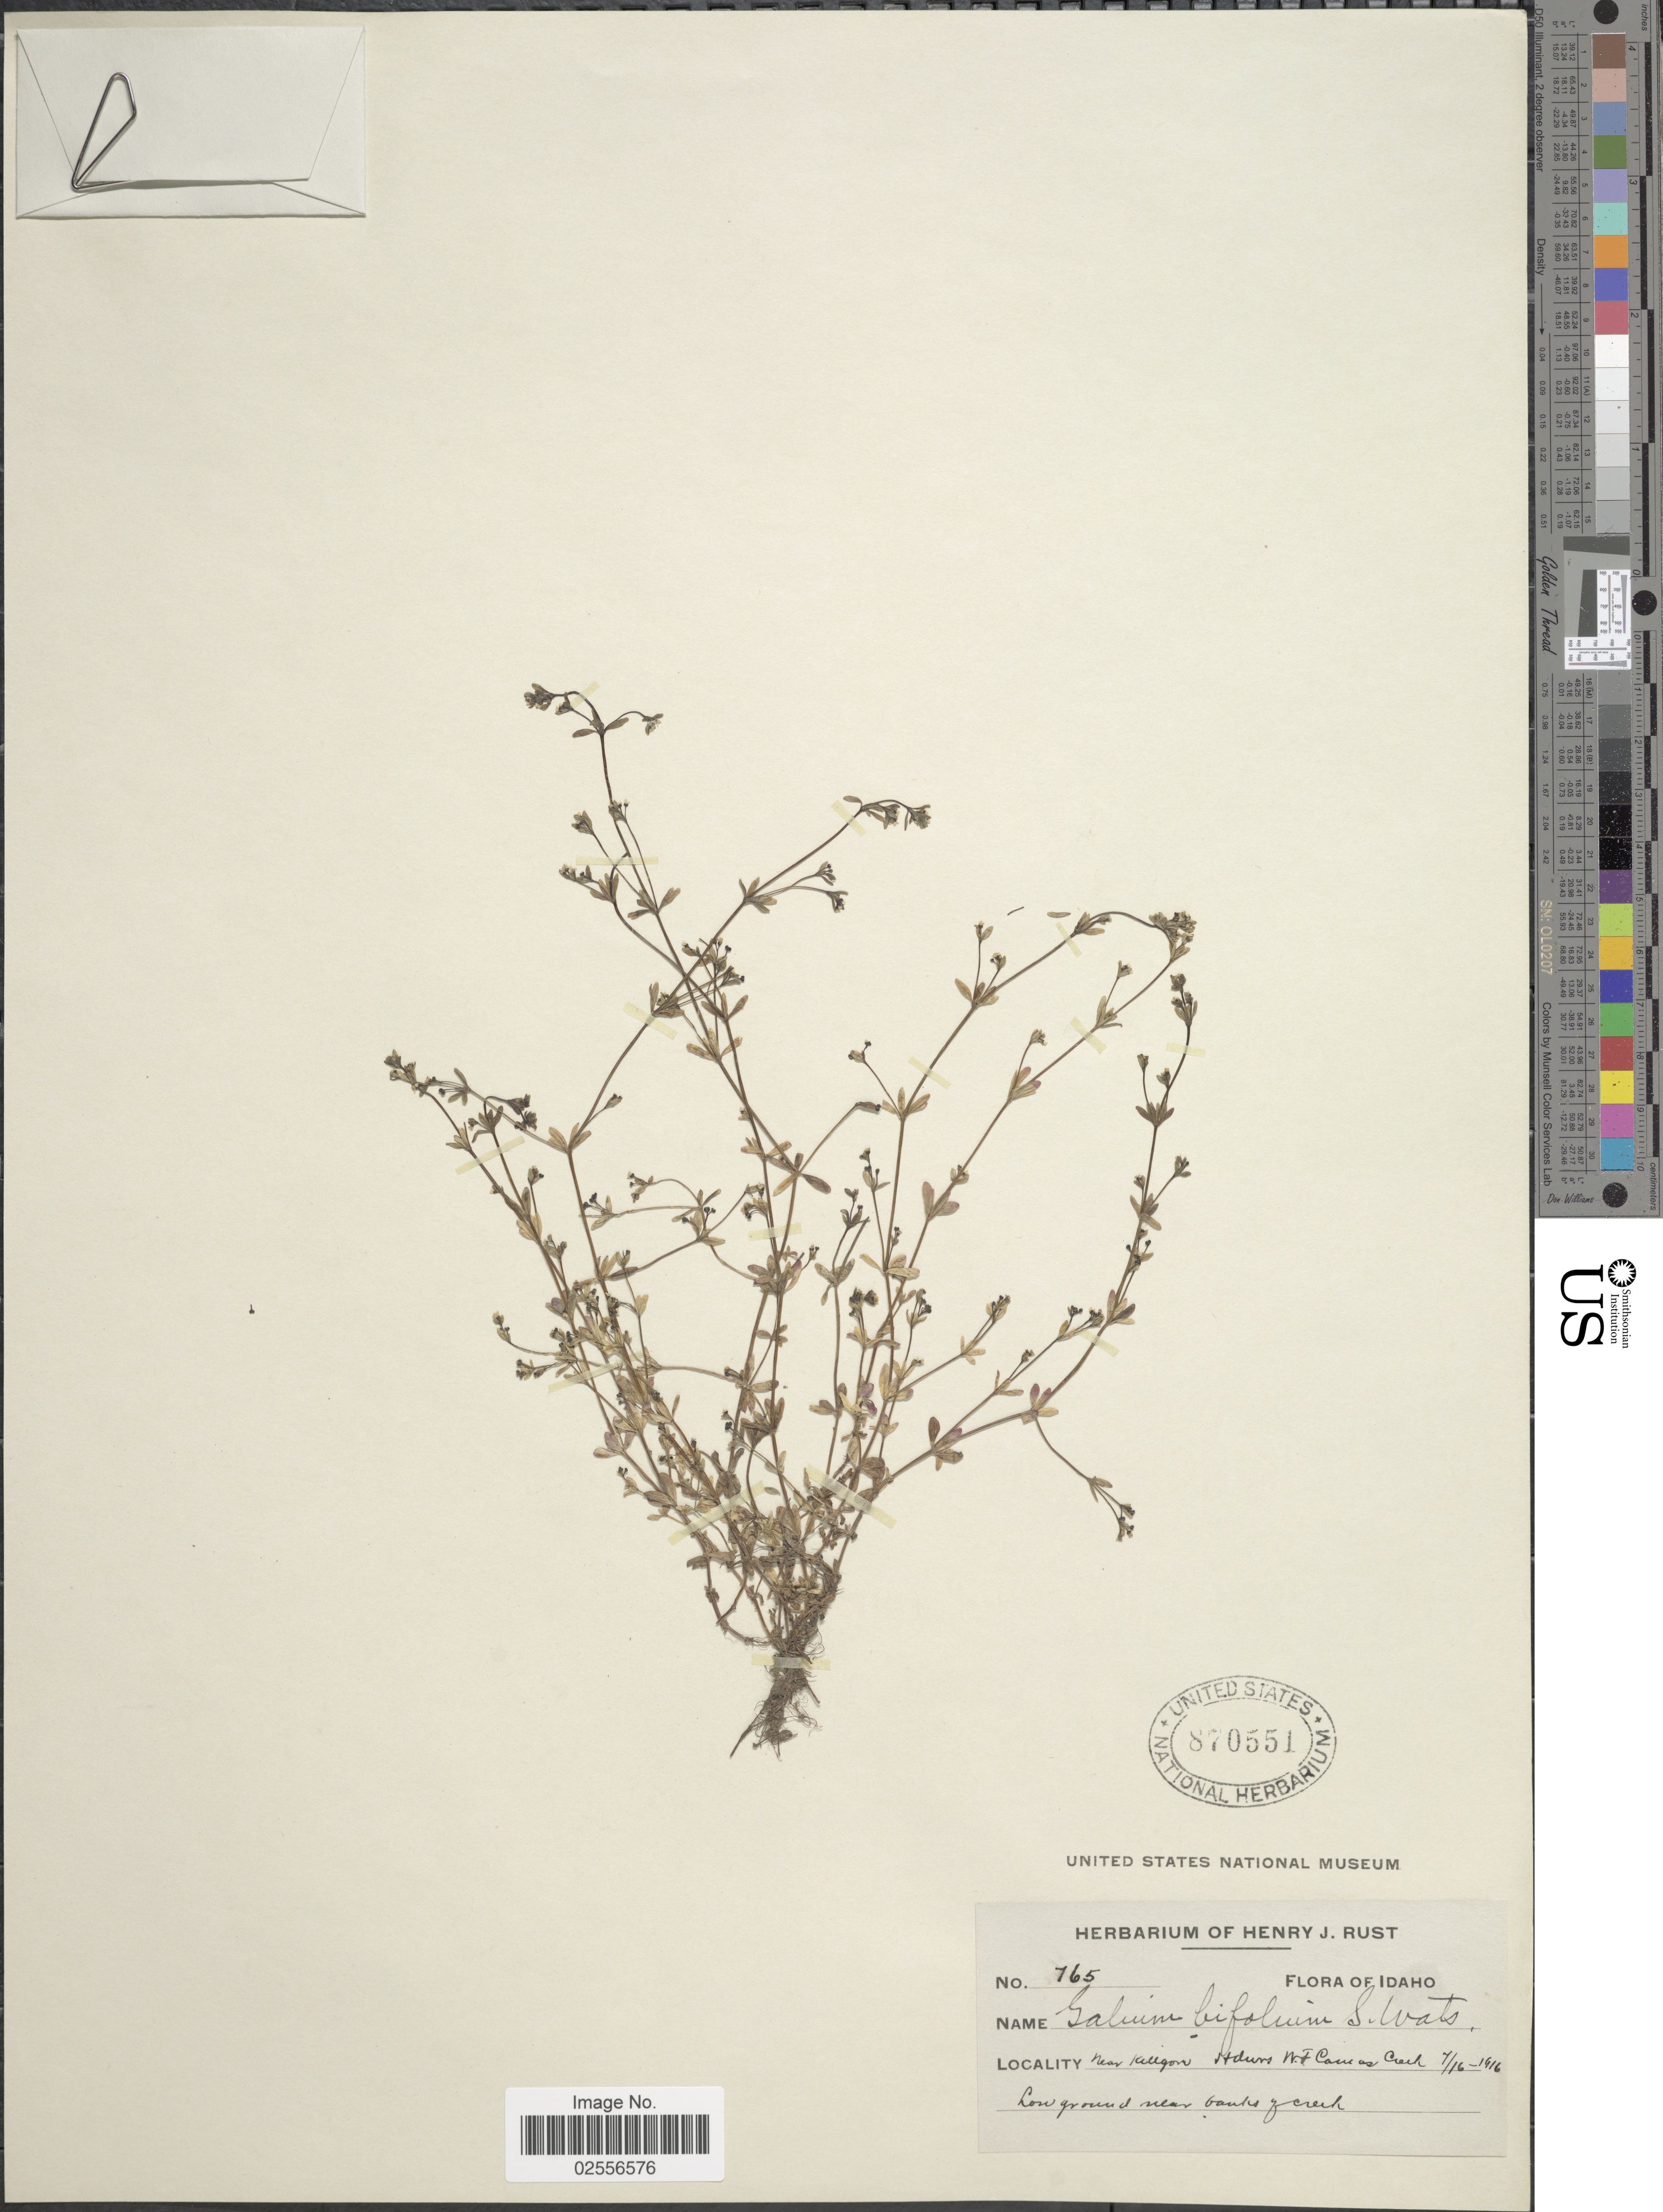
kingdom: Plantae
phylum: Tracheophyta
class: Magnoliopsida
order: Gentianales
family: Rubiaceae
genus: Galium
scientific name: Galium bifolium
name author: S. Watson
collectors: ex herb. Henry J. Rust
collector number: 765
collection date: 1916-07-16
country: United States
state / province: Idaho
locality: Near Killgore StDurs [interpreted] W.F. Camas Creek. Low ground near banks of creek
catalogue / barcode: US 870551